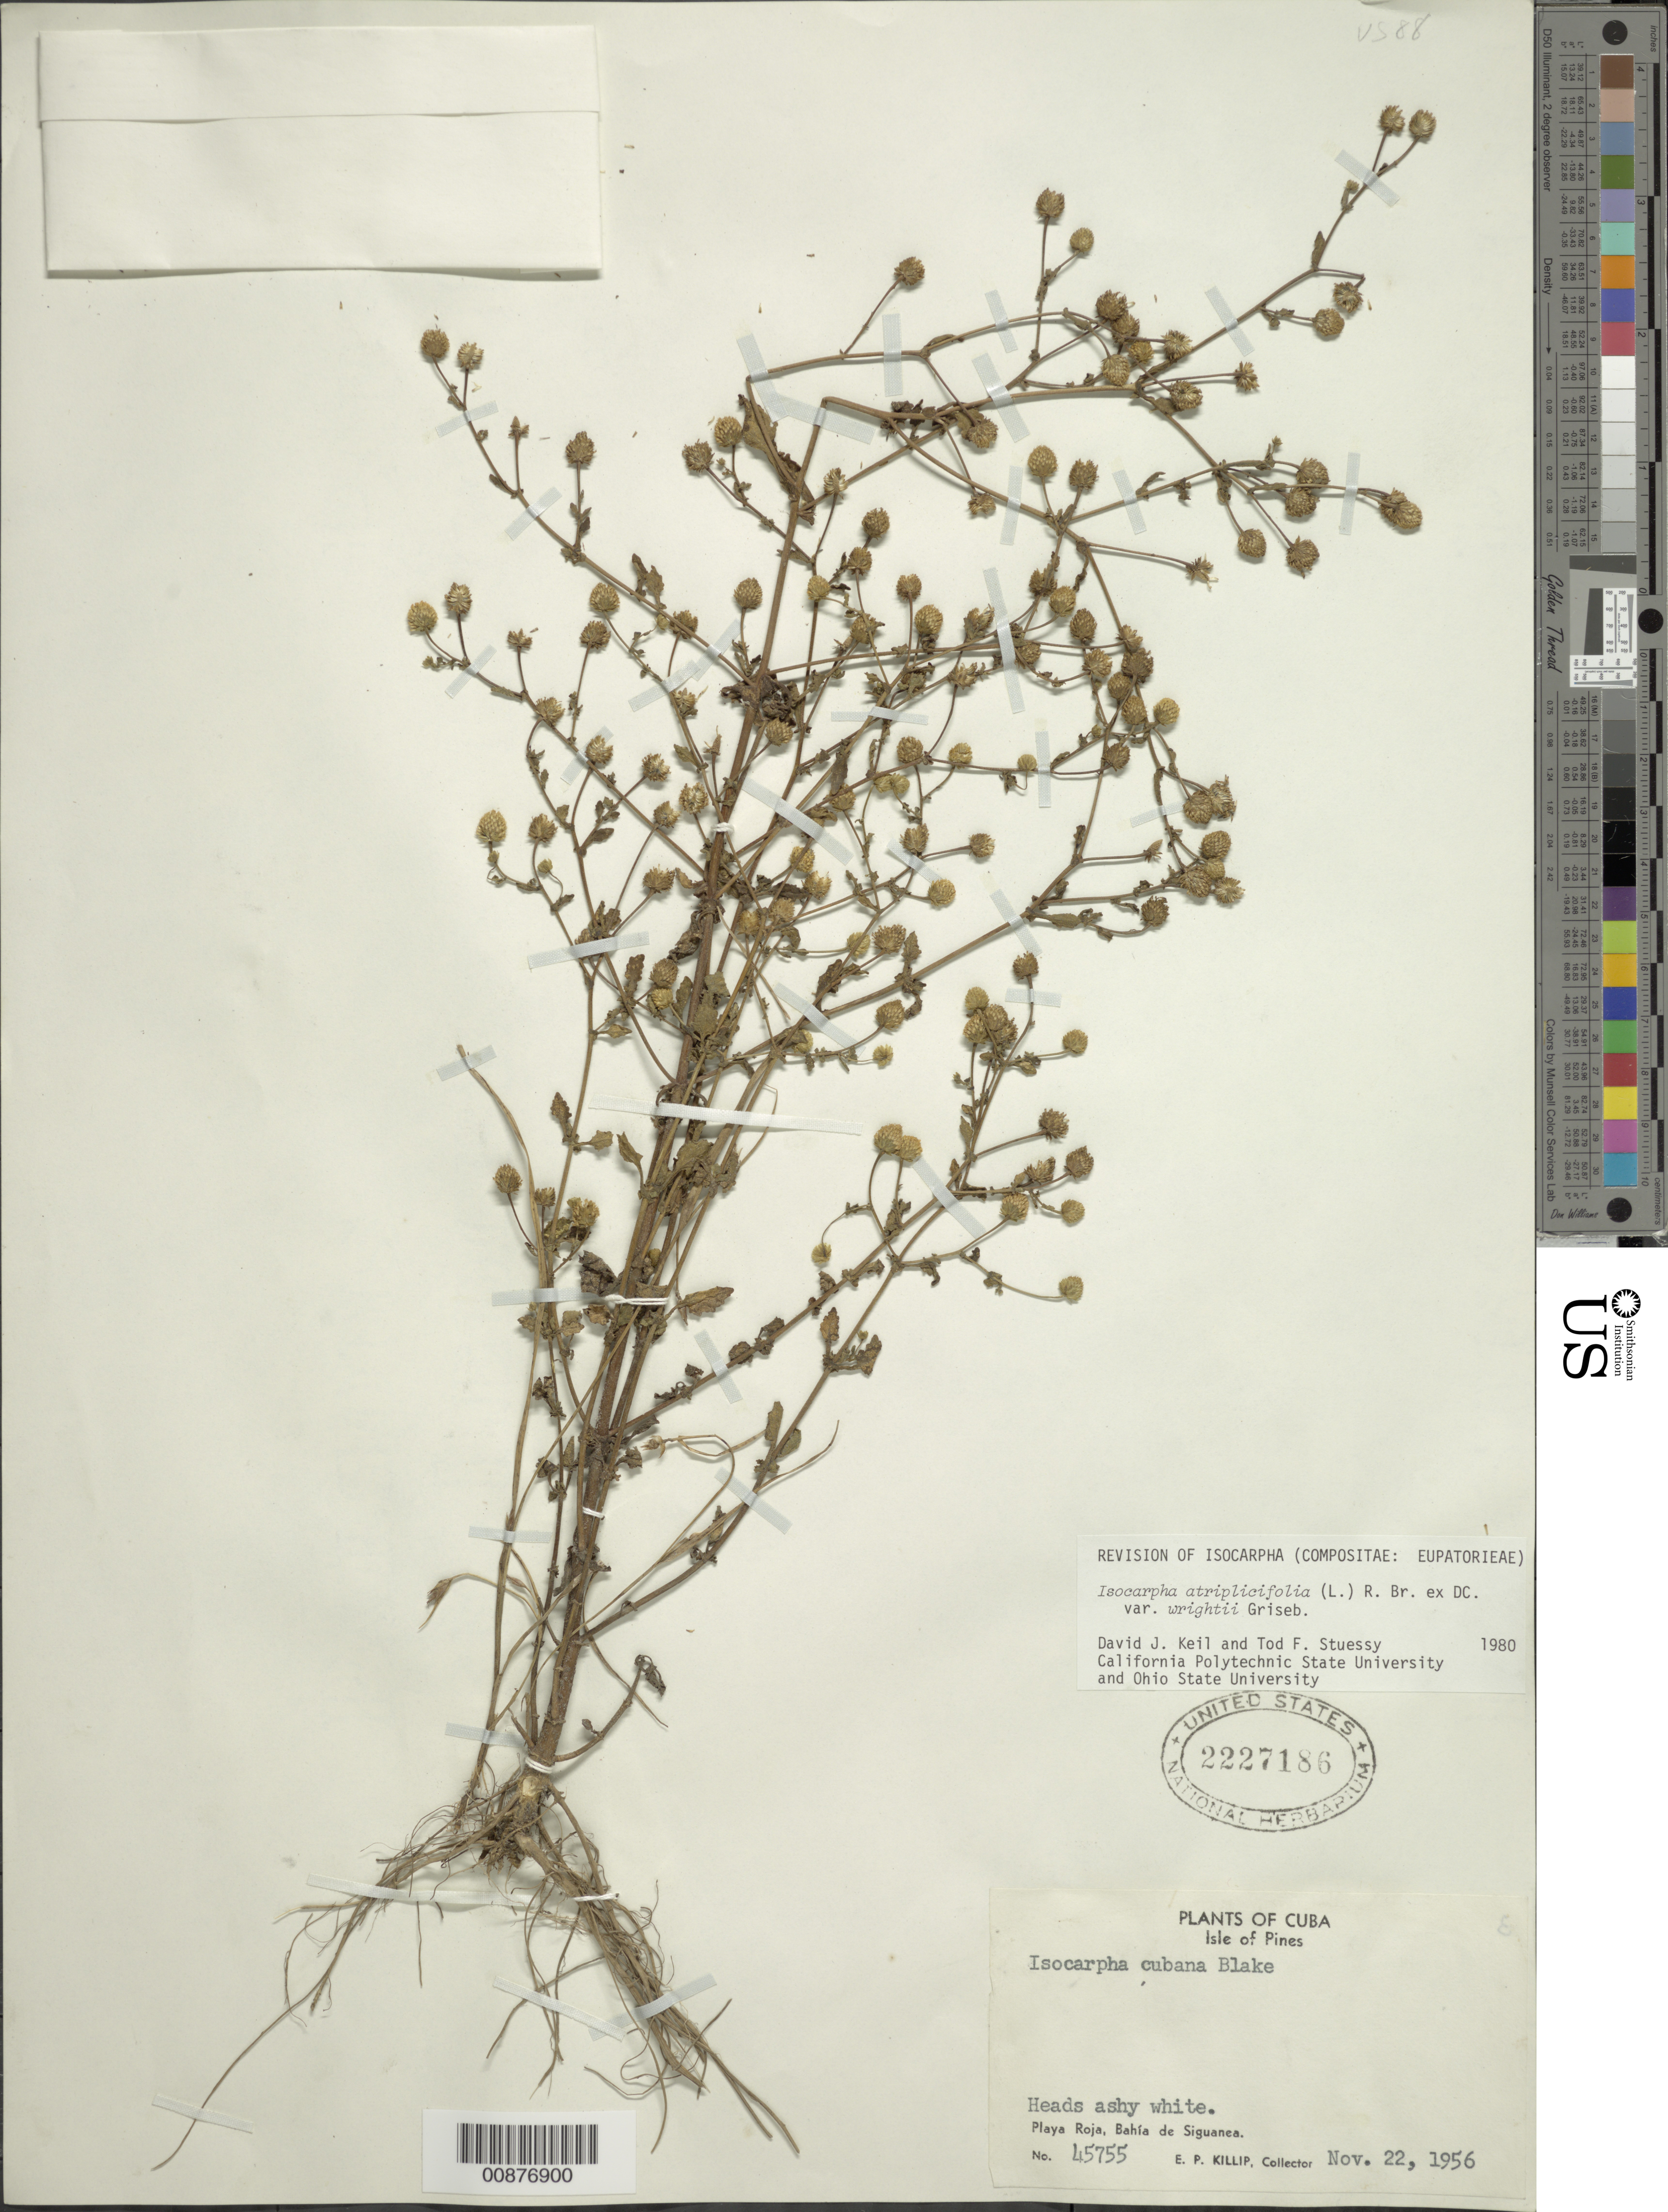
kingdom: Plantae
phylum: Tracheophyta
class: Magnoliopsida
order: Asterales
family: Asteraceae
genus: Isocarpha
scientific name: Isocarpha cubana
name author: S.F. Blake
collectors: E. P. Killip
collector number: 45755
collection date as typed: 22 Nov 1956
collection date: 1956-11-22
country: Cuba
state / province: Isla de La Juventud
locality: Playa Roja, Bahía de Siguanea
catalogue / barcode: US 2227186